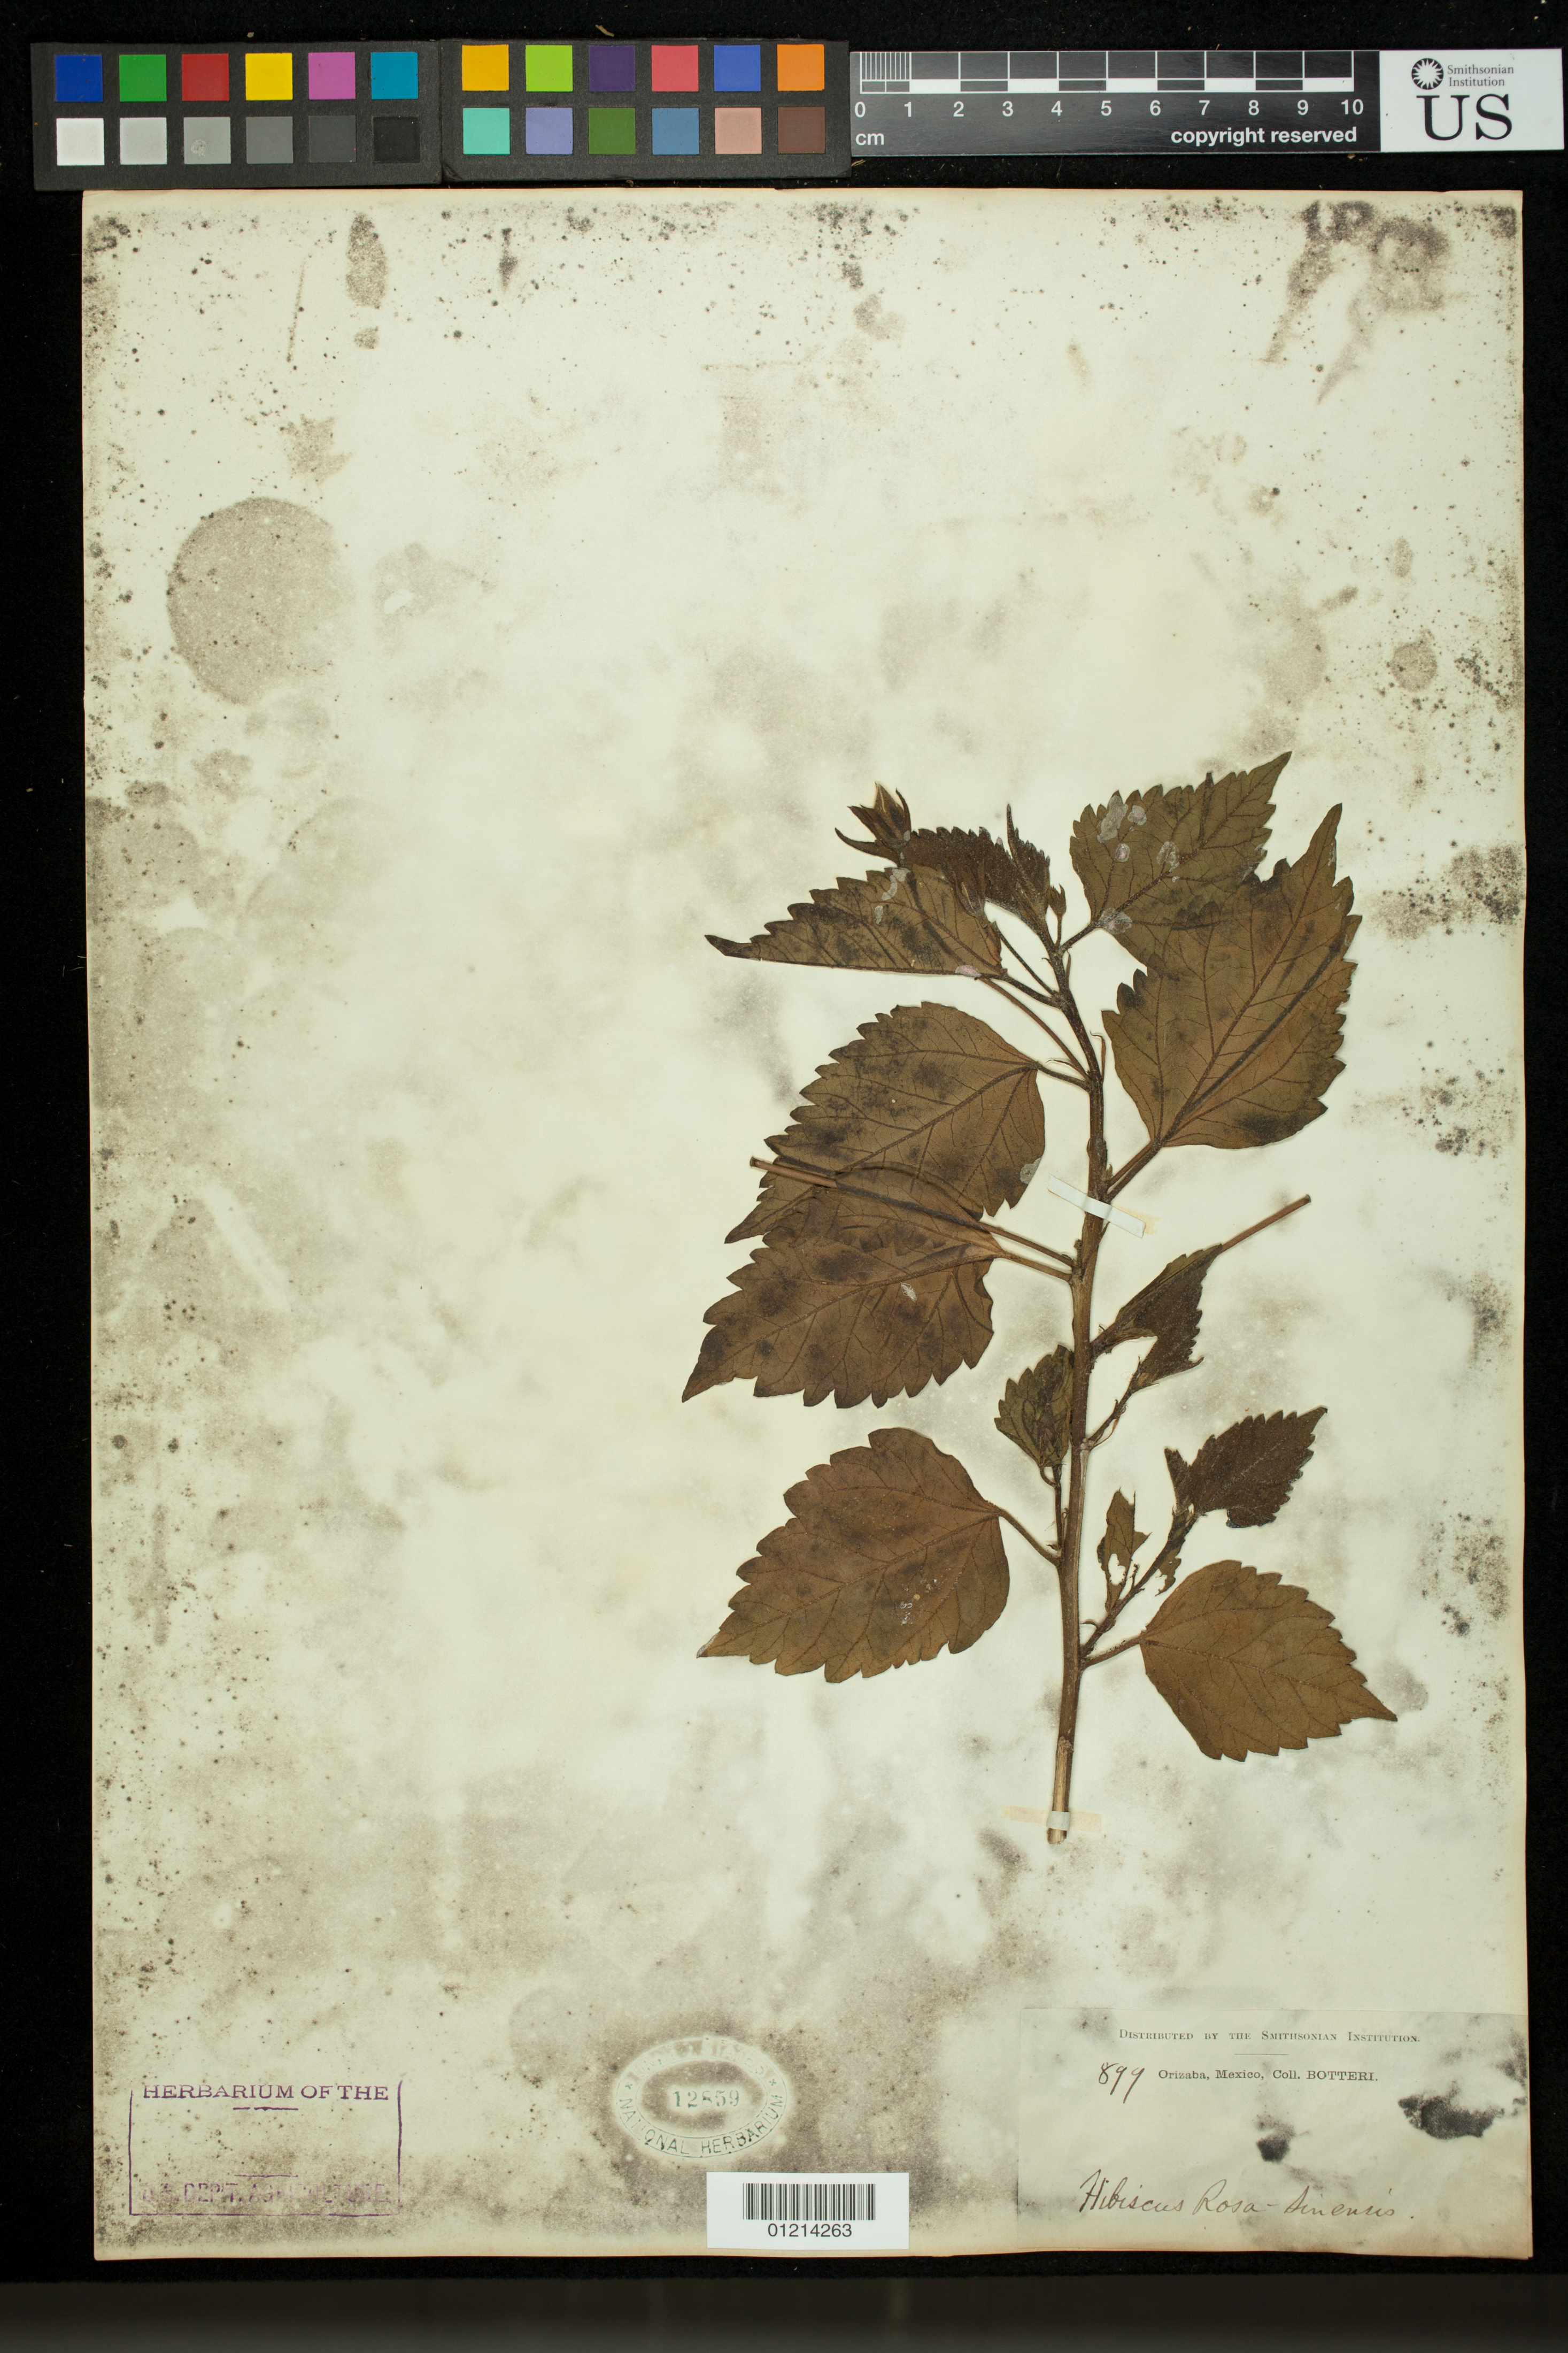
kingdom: Plantae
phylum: Tracheophyta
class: Magnoliopsida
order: Malvales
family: Malvaceae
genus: Hibiscus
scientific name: Hibiscus rosa-sinensis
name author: L.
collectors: M. Botteri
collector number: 899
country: Mexico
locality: Orizaba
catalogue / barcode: US 12859